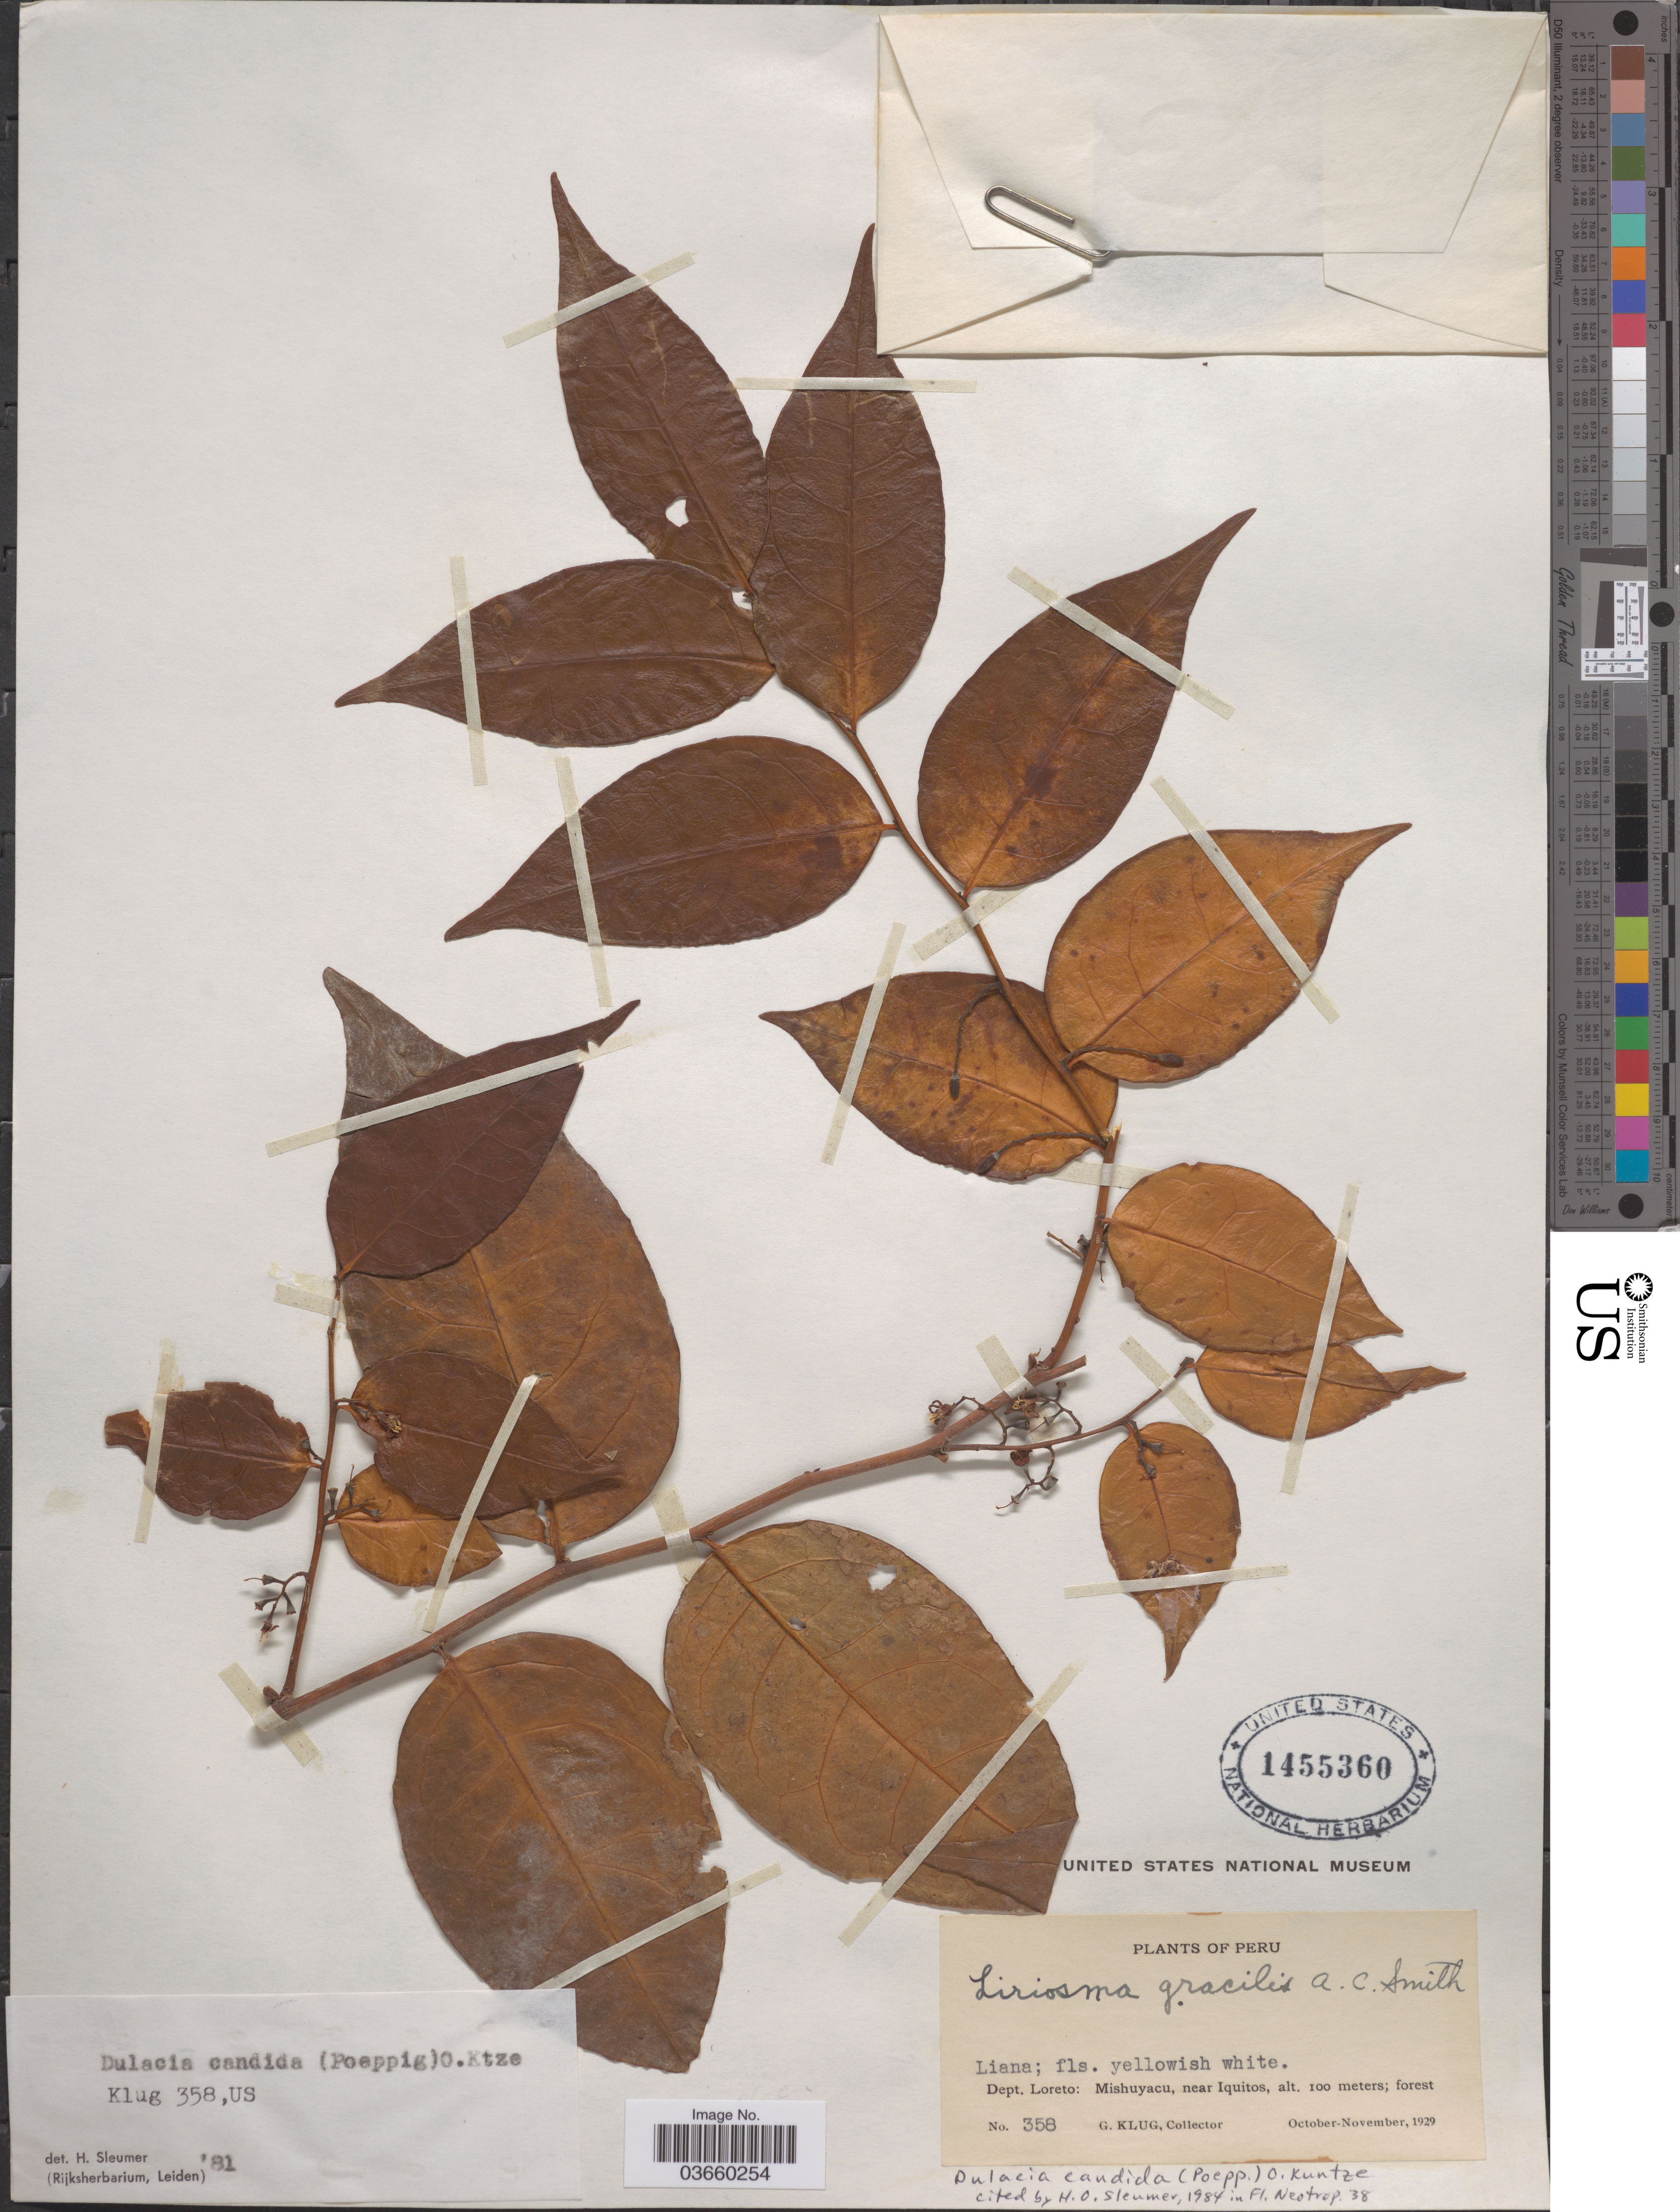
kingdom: Plantae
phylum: Tracheophyta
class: Magnoliopsida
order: Santalales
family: Olacaceae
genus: Dulacia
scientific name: Dulacia candida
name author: (Poepp.) Kuntze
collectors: G. Klug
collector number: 358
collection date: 1929-10/1929-11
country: Peru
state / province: Loreto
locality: Dept. Loreto: Mishuyacu, near Iquitos.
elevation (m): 100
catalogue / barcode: US 1455360